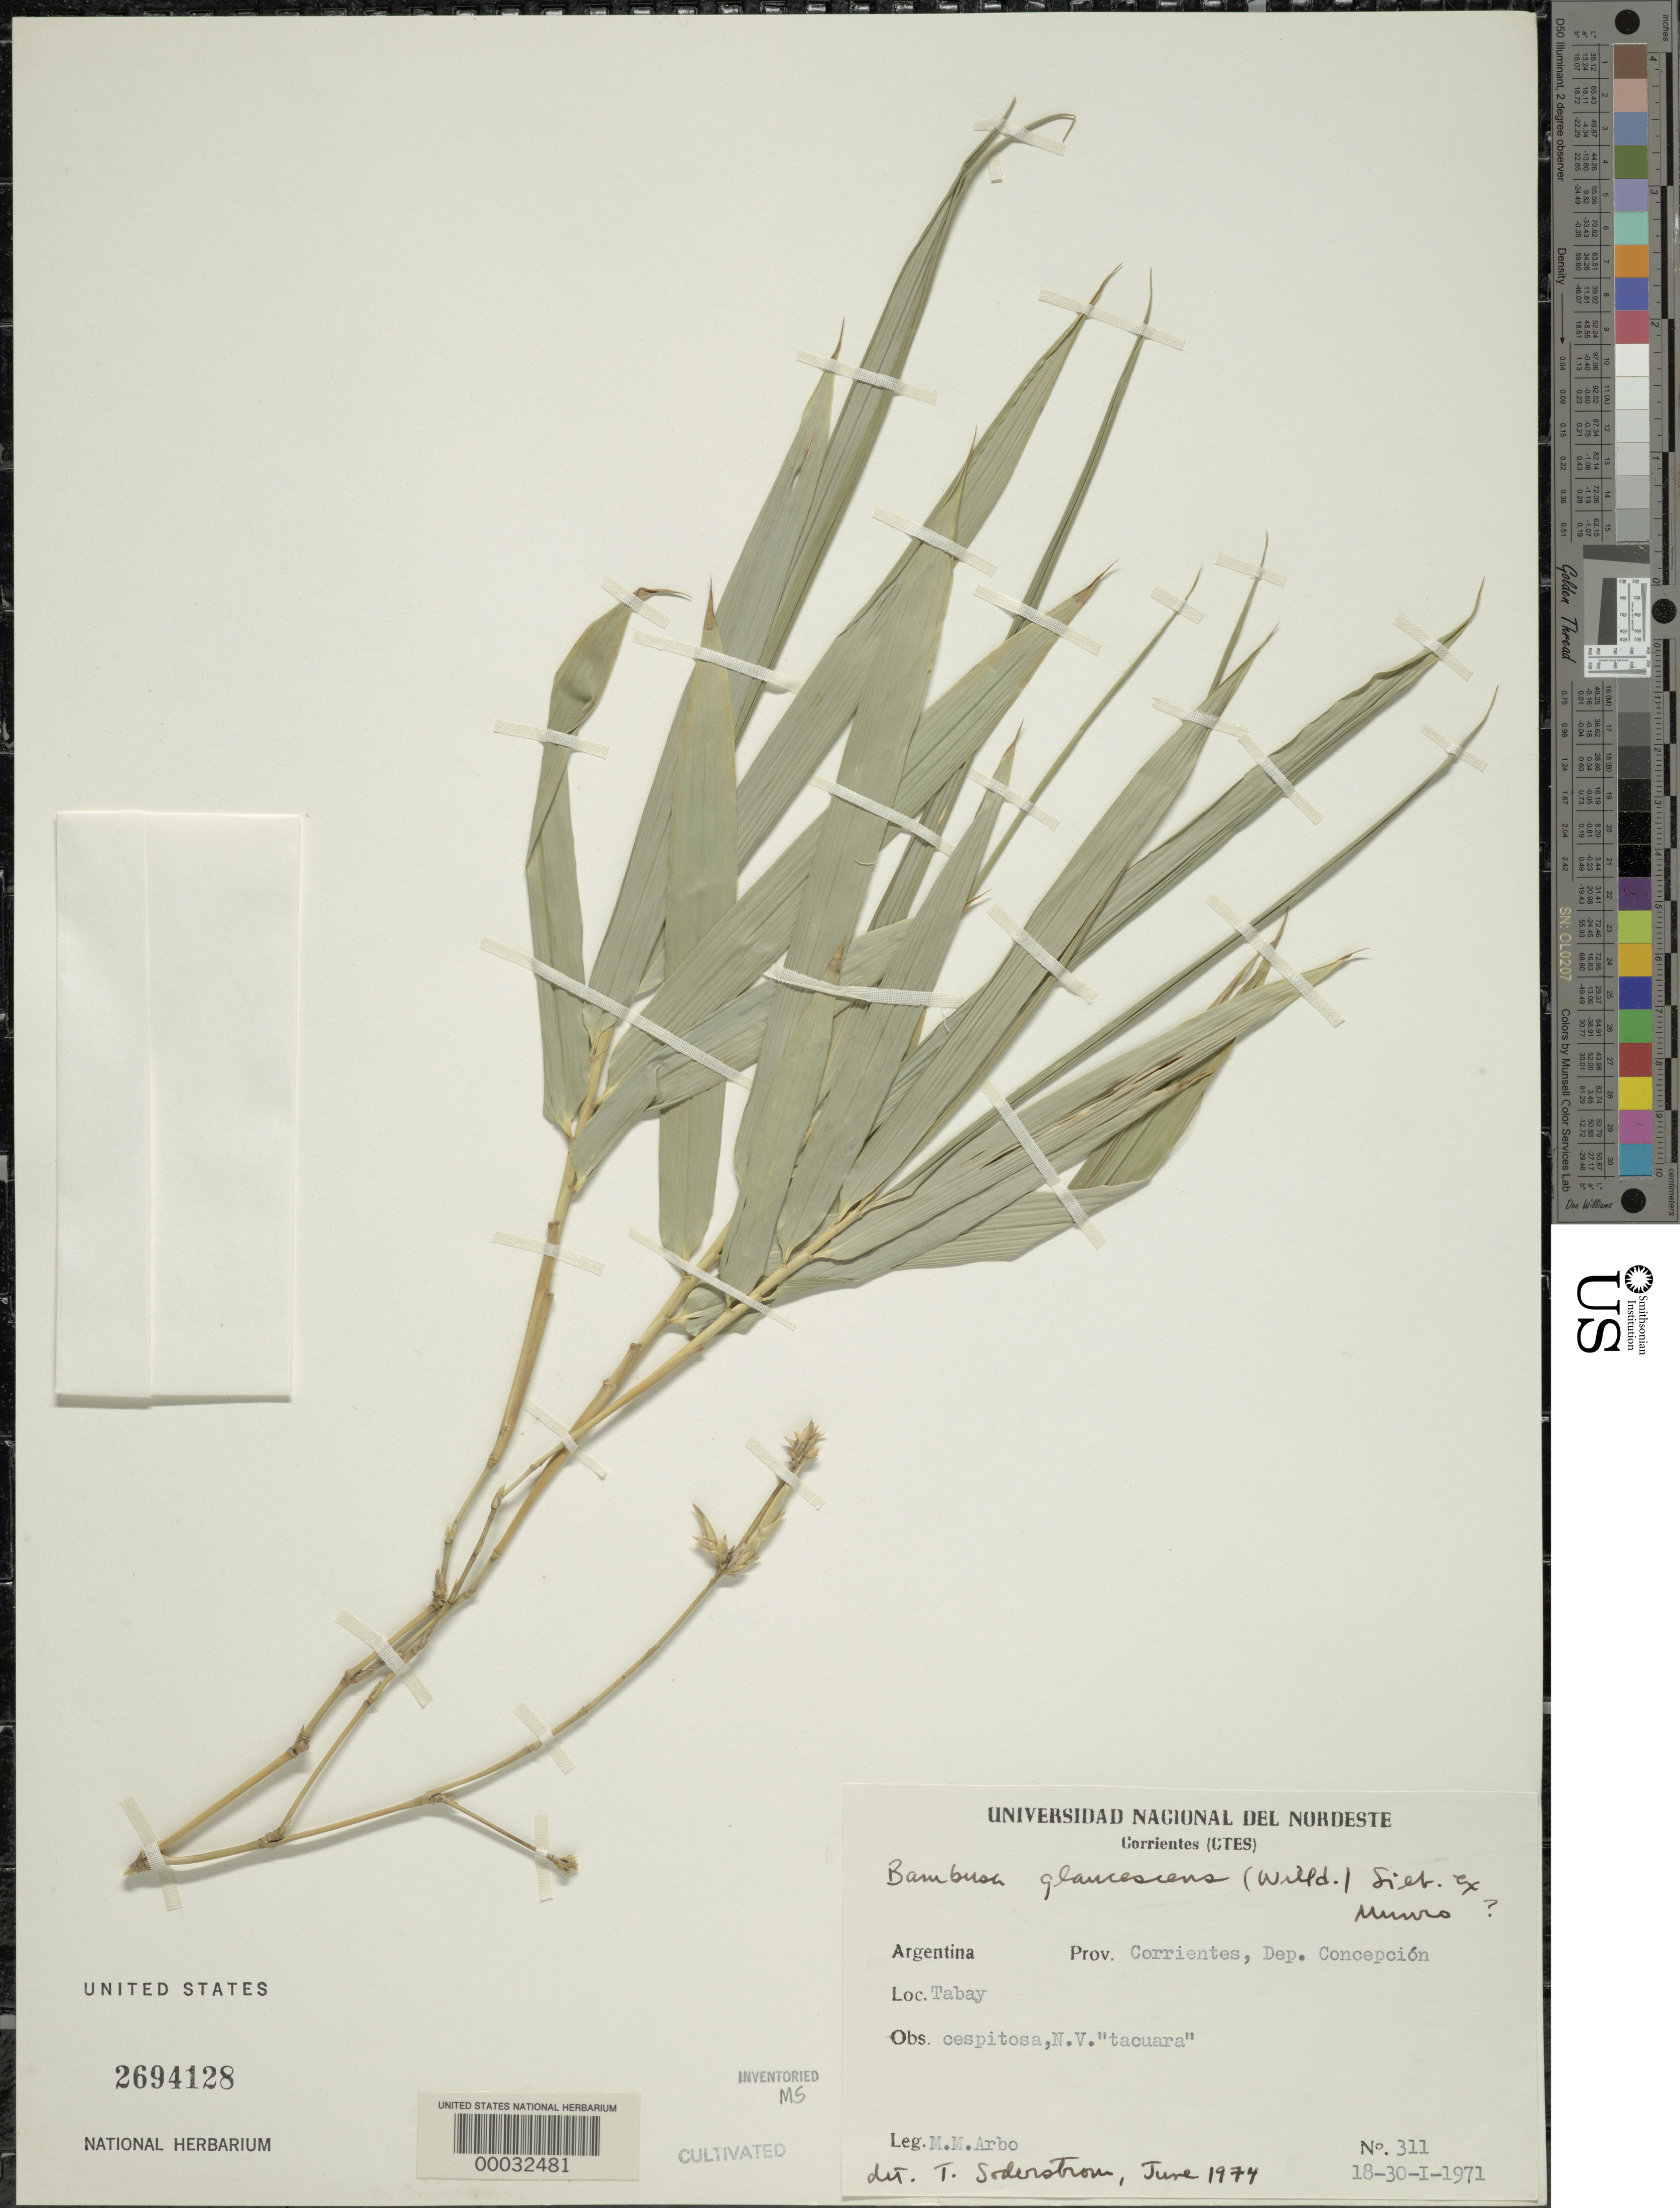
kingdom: Plantae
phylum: Tracheophyta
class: Liliopsida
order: Poales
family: Poaceae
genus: Bambusa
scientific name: Bambusa multiplex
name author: (Lour.) Raeusch. ex Schult. & Schult. f.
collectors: M. M. Arbo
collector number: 311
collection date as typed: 18 Jan 1971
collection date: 1971-01-18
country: Argentina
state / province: Corrientes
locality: Tabay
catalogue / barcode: US 2694128